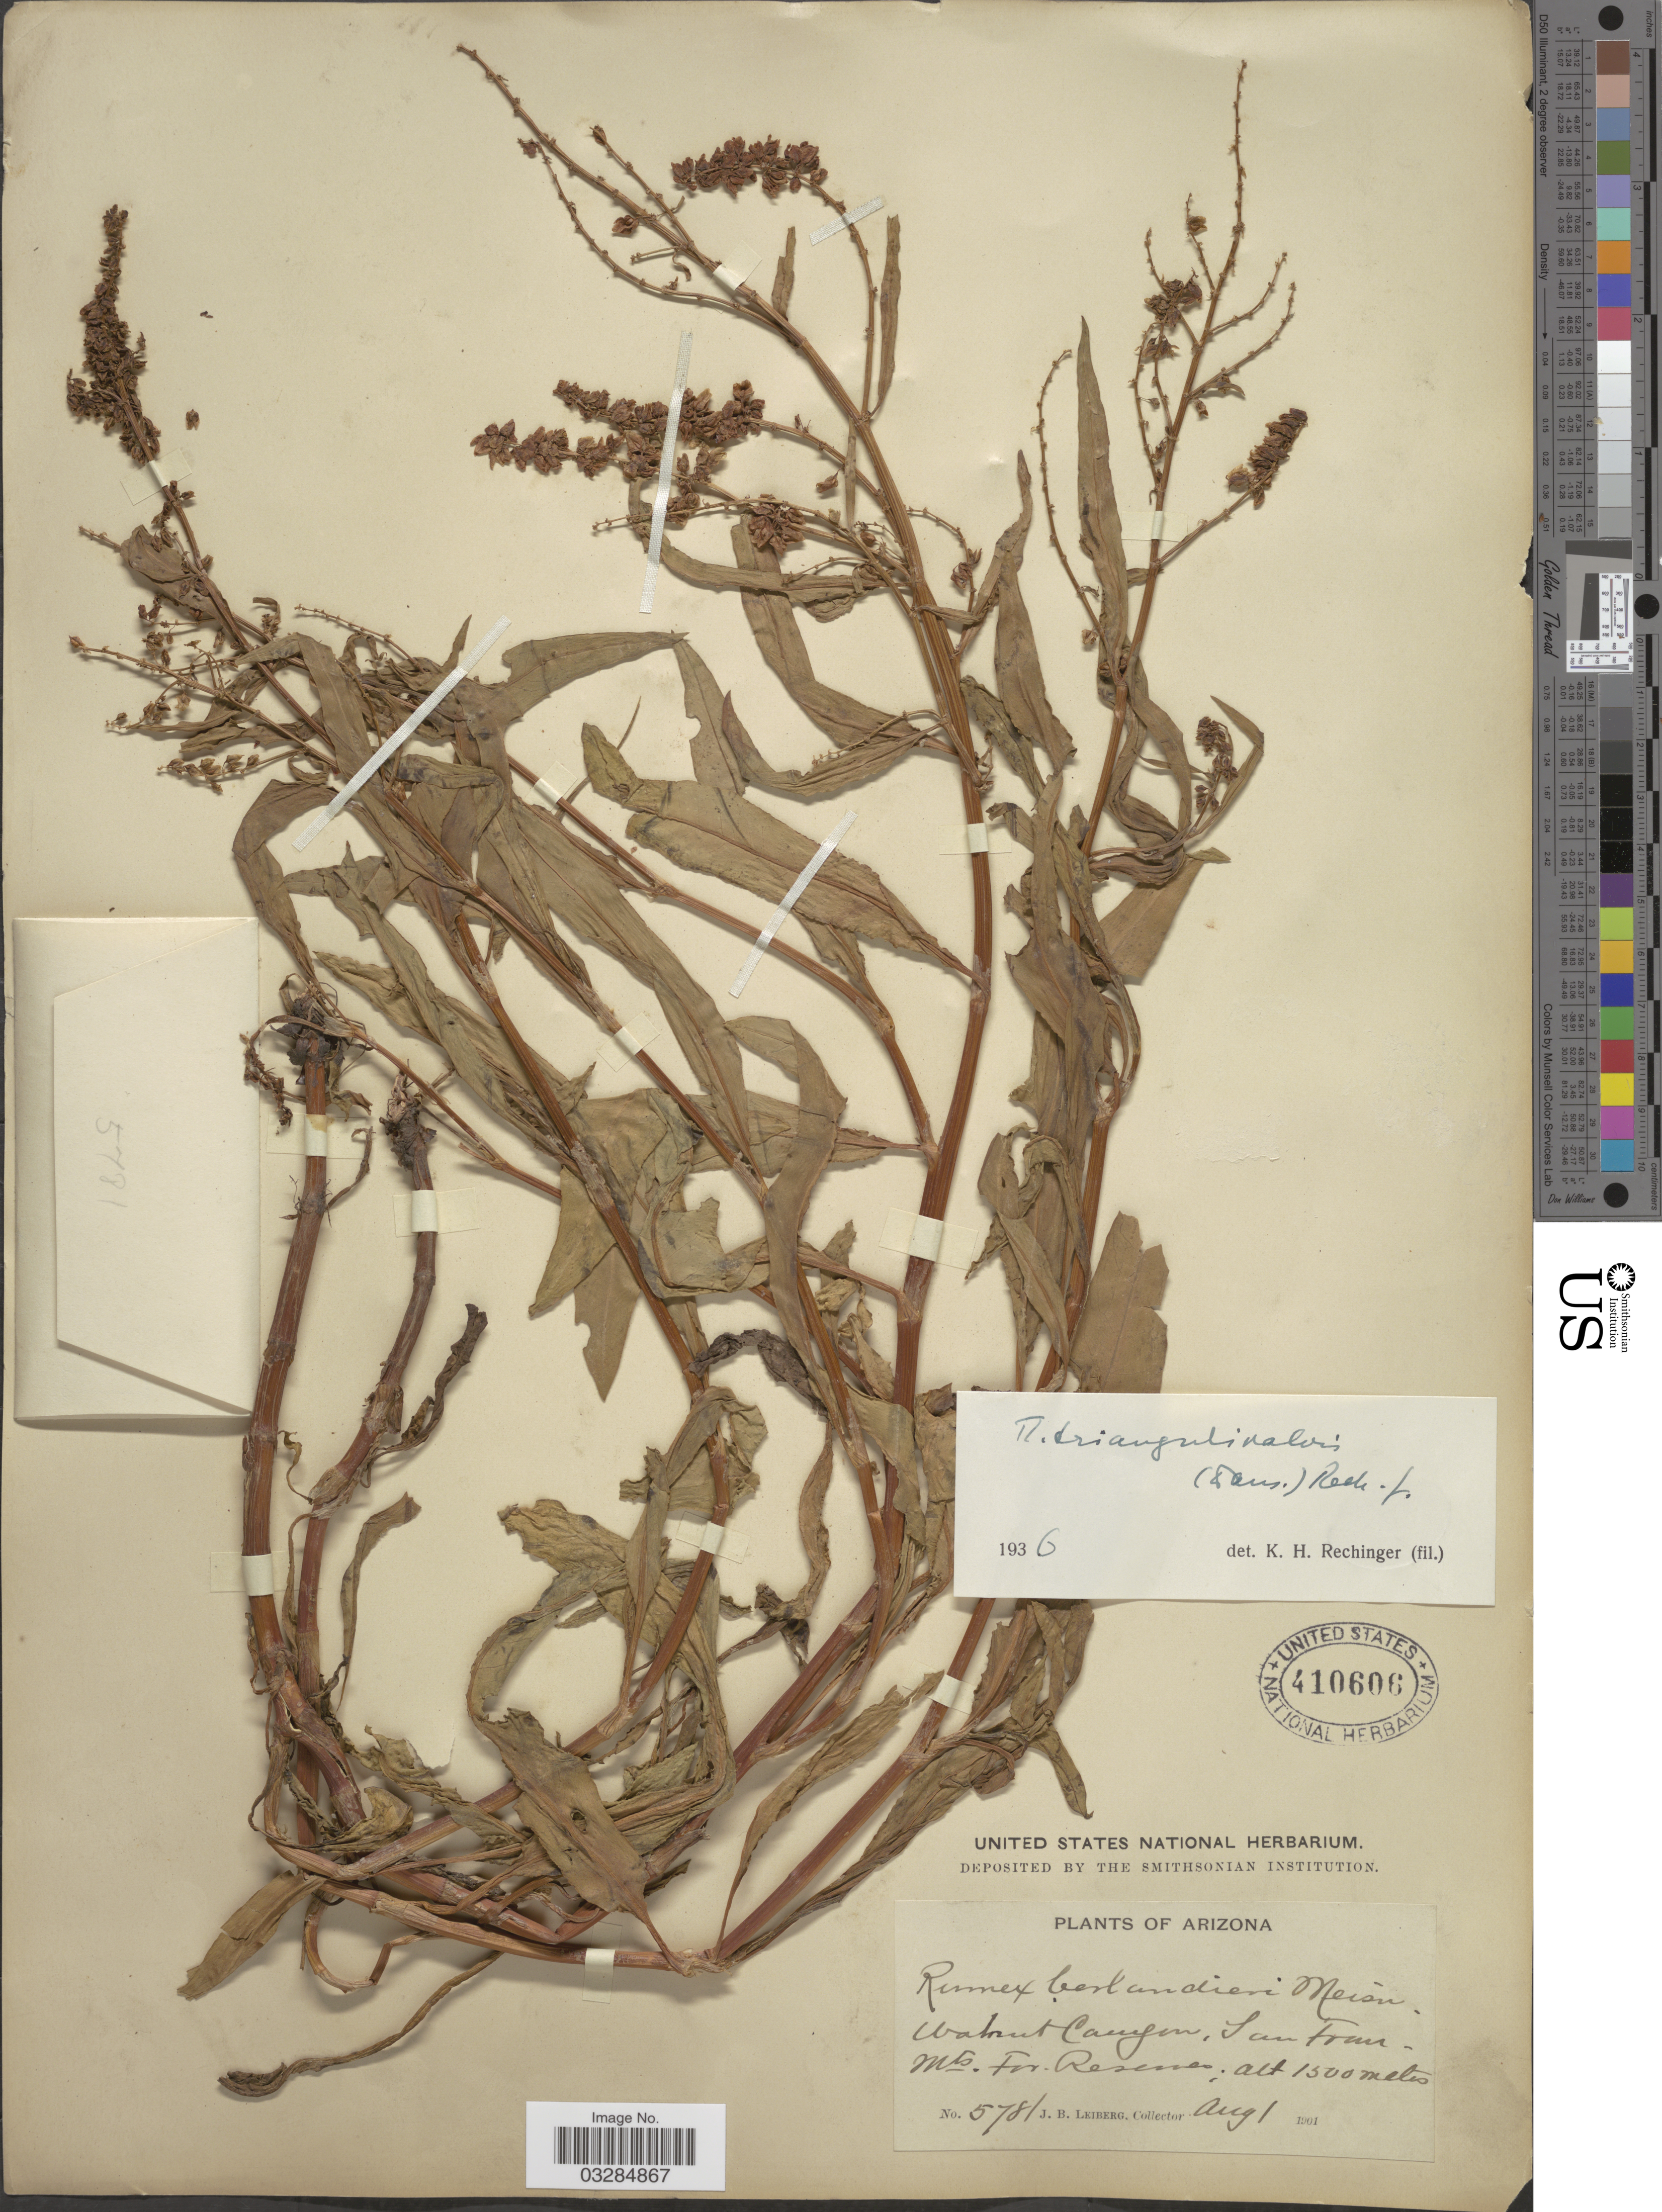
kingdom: Plantae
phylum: Tracheophyta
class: Magnoliopsida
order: Caryophyllales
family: Polygonaceae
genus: Rumex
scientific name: Rumex triangulivalvis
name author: (Danser) Rech. f.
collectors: J. B. Leiberg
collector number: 5781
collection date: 1901-08-01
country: United States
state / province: Arizona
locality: Walnut Canyon, San Fran-Mts. For. Reserves.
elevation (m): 1500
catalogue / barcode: US 410606